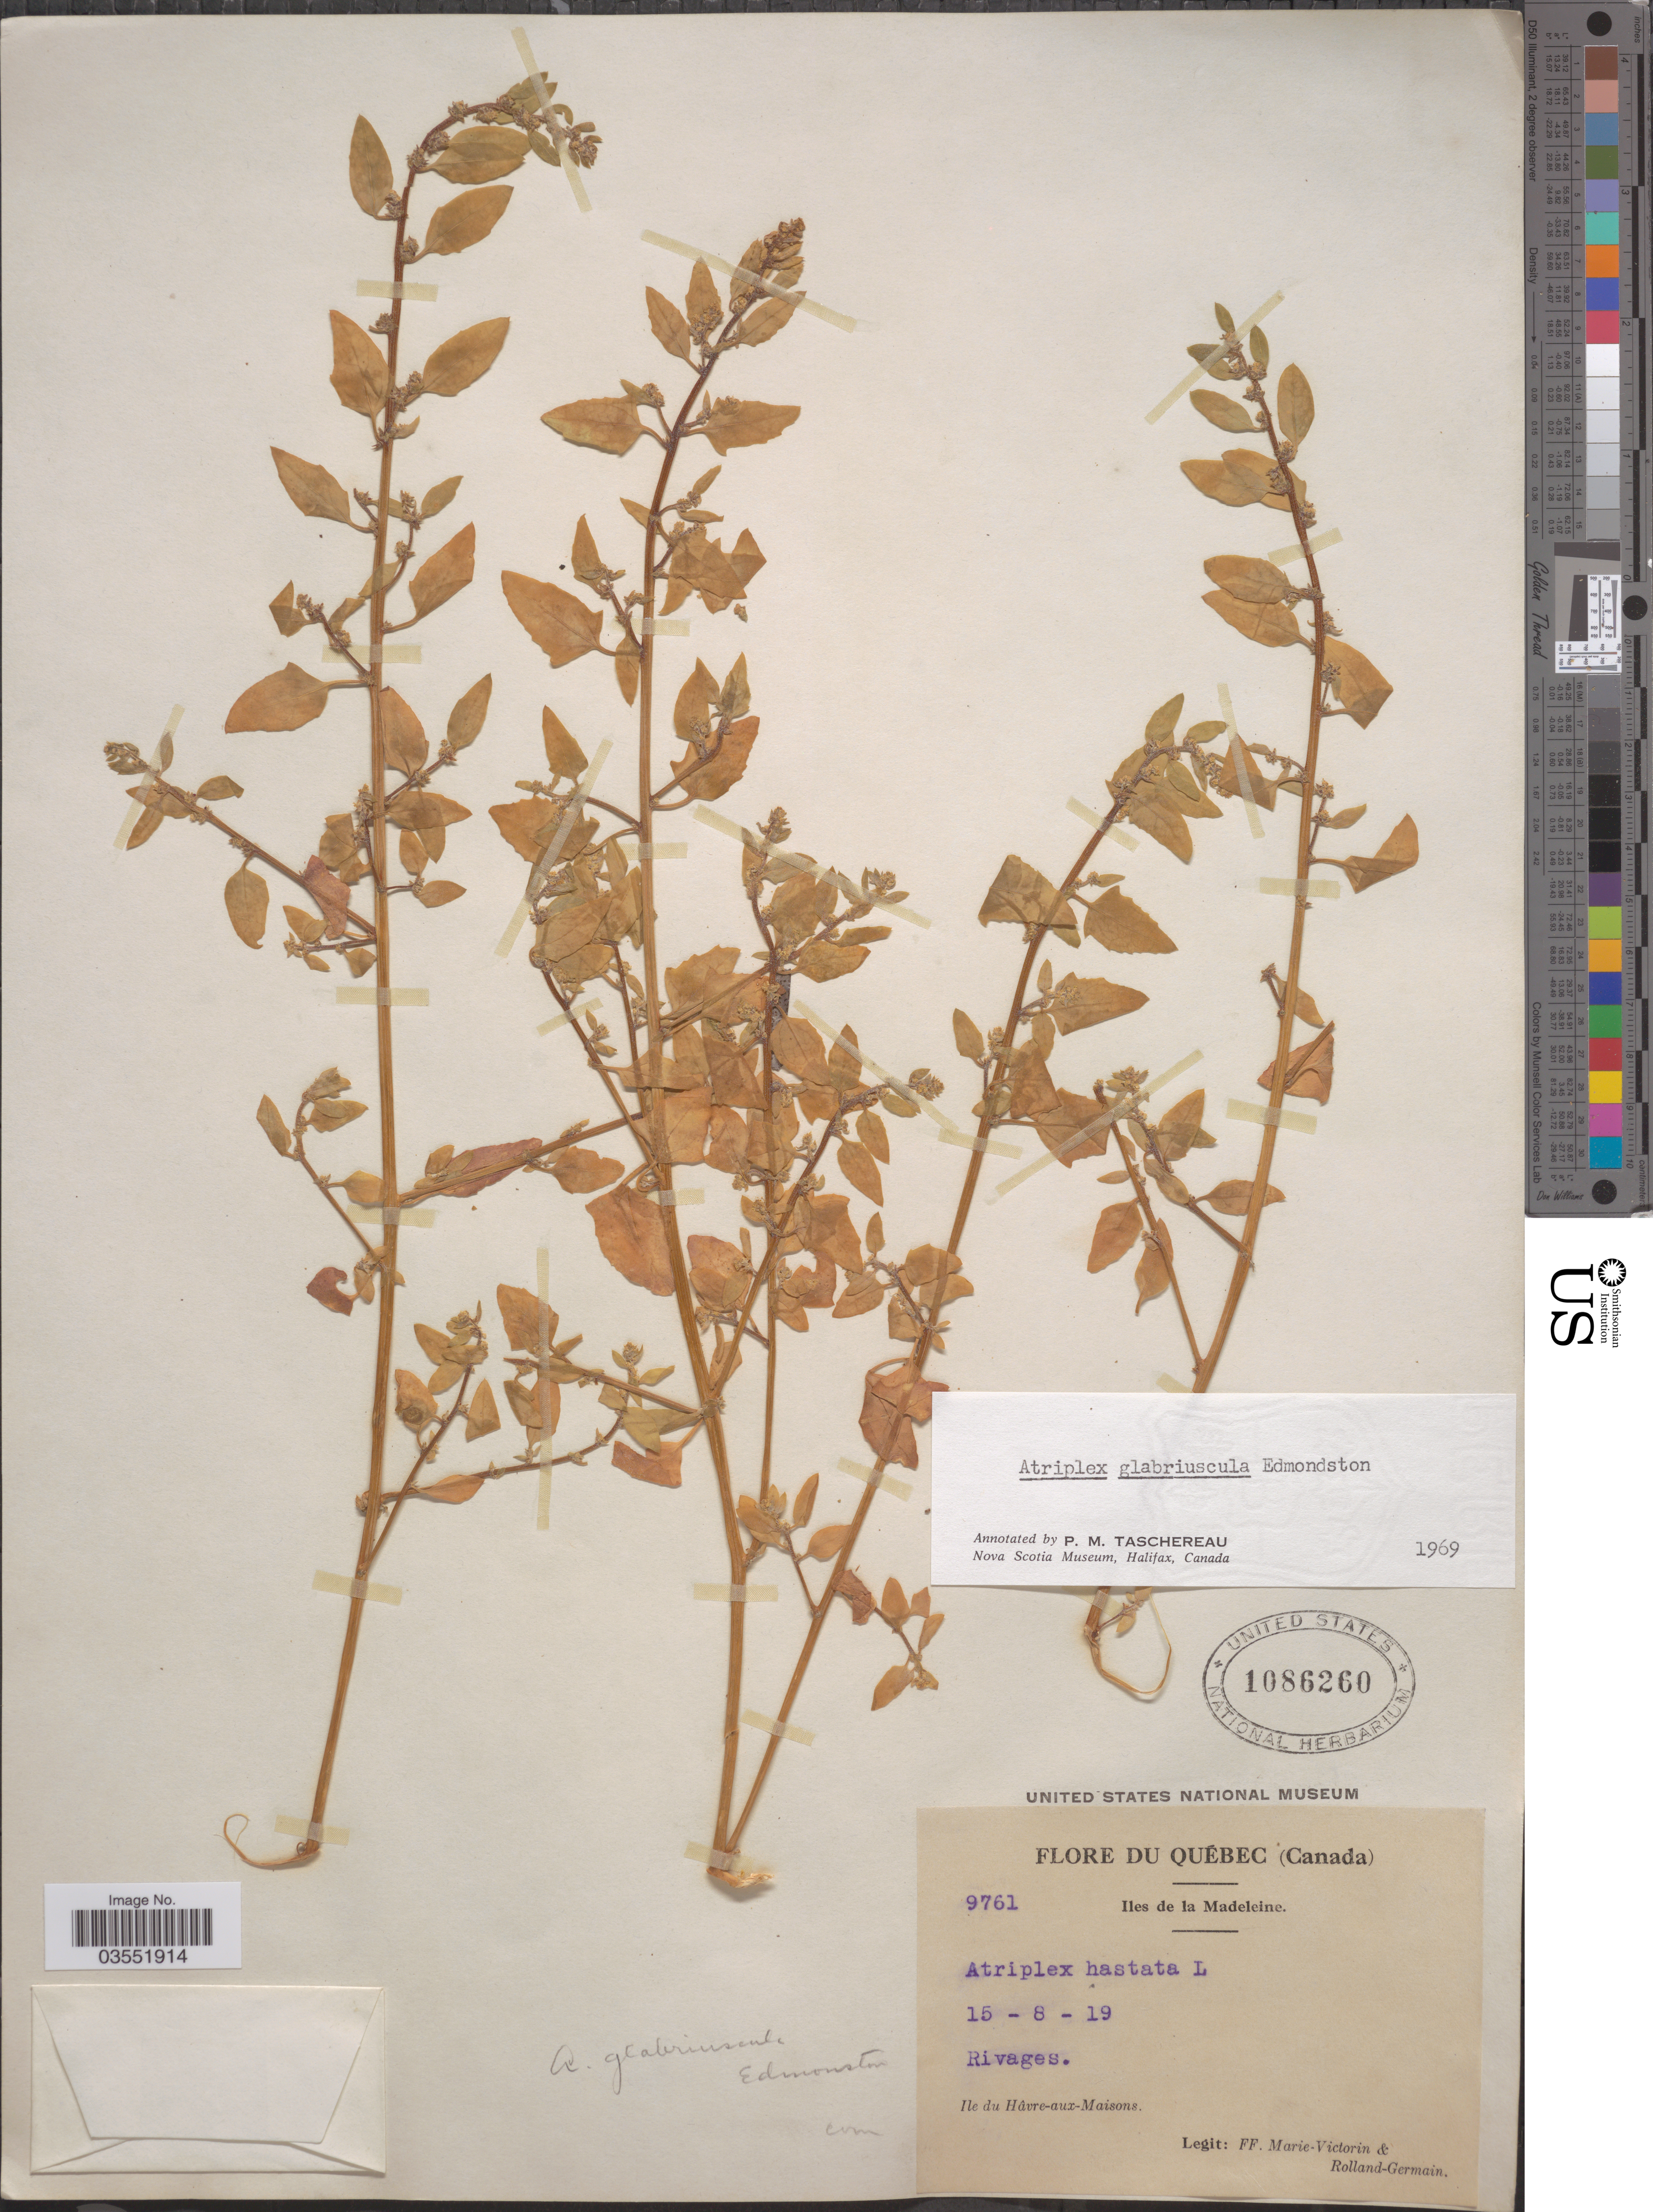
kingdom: Plantae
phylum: Tracheophyta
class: Magnoliopsida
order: Caryophyllales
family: Amaranthaceae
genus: Atriplex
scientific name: Atriplex glabriuscula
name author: Edmondston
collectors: F. Marie-Victorin & Rolland-Germain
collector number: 9761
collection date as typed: Transcribed d/m/y: 15/8/19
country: Canada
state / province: Quebec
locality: Iles de la Madeleine. Rivages. Ile du Hâvre-aux-Maisons.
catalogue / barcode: US 1086260